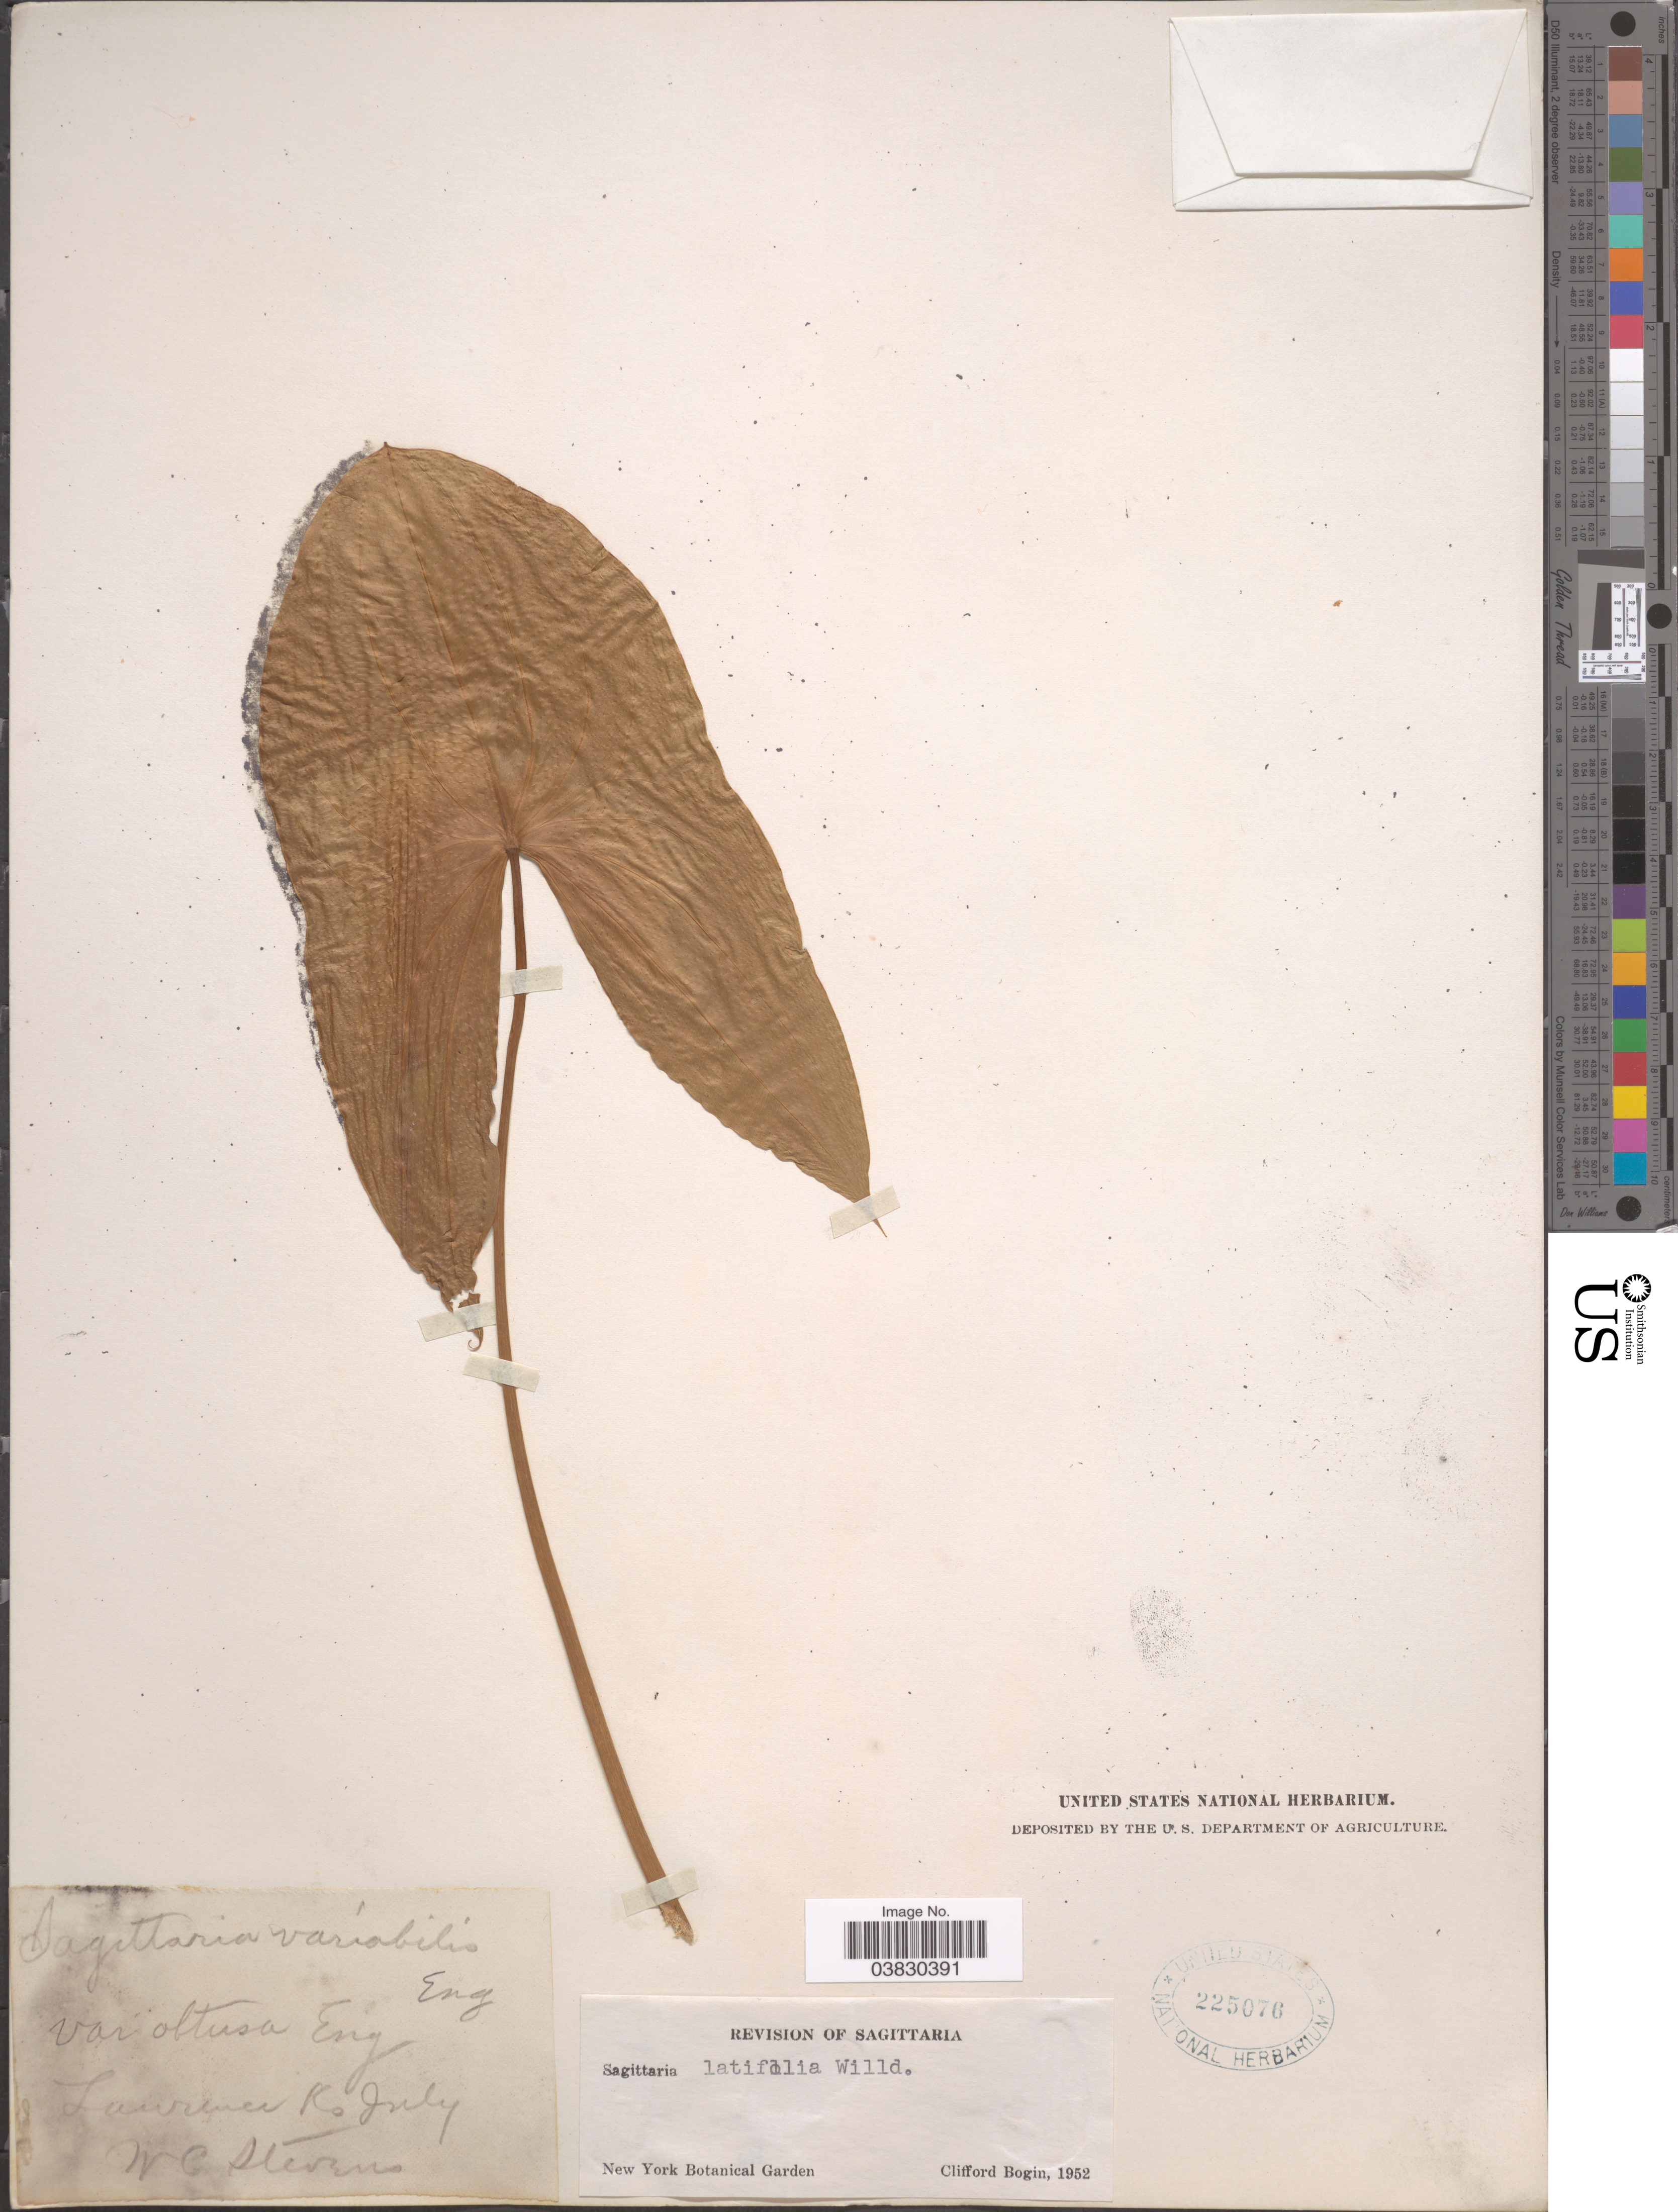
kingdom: Plantae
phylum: Tracheophyta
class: Liliopsida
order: Alismatales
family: Alismataceae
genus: Sagittaria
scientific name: Sagittaria variabilis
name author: Englem. ex A. Gray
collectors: W. C. Stevens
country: United States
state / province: Kansas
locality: Lawrence.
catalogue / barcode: US 225076